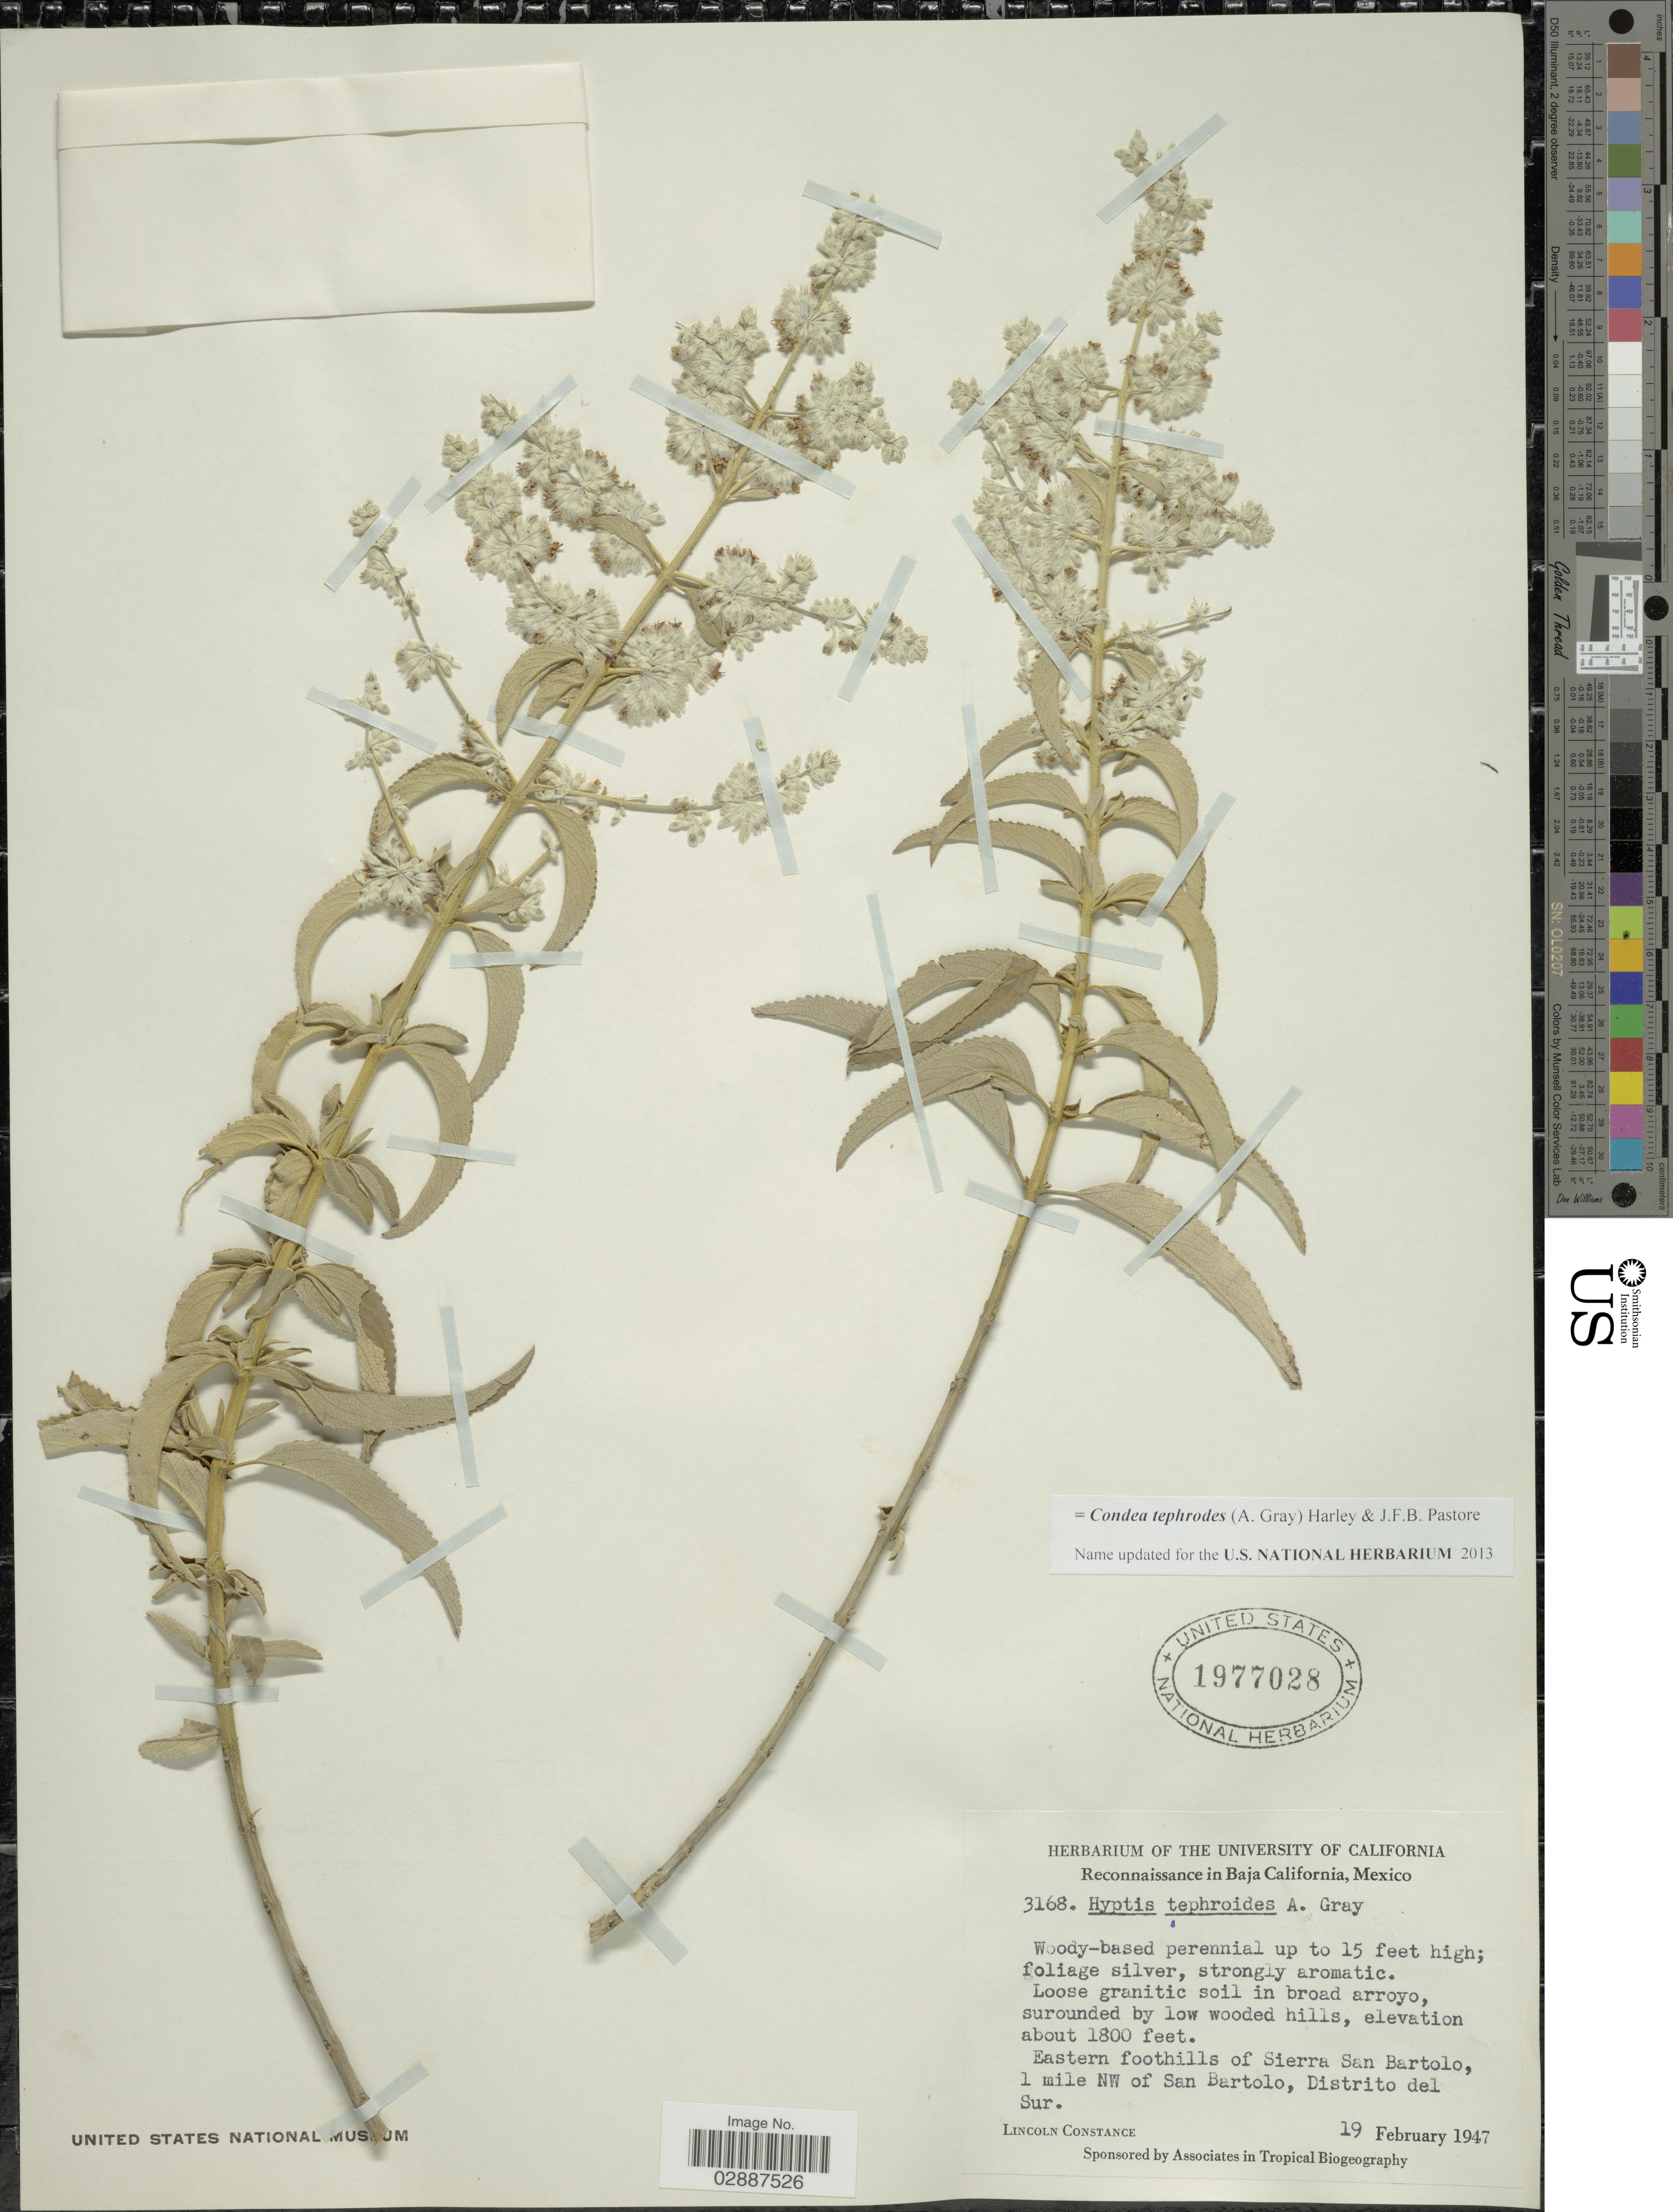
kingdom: Plantae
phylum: Tracheophyta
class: Magnoliopsida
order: Lamiales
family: Lamiaceae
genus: Condea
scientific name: Condea tephrodes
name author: (A. Gray) Harley & J.F.B. Pastore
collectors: L. Constance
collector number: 3168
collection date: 1947-02-19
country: Mexico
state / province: Baja California Sur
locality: Eastern foothills of Sierra San Bartolo, 1 mile NW of San Bartolo, Distrito del Sur.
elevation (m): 549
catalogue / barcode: US 1977028